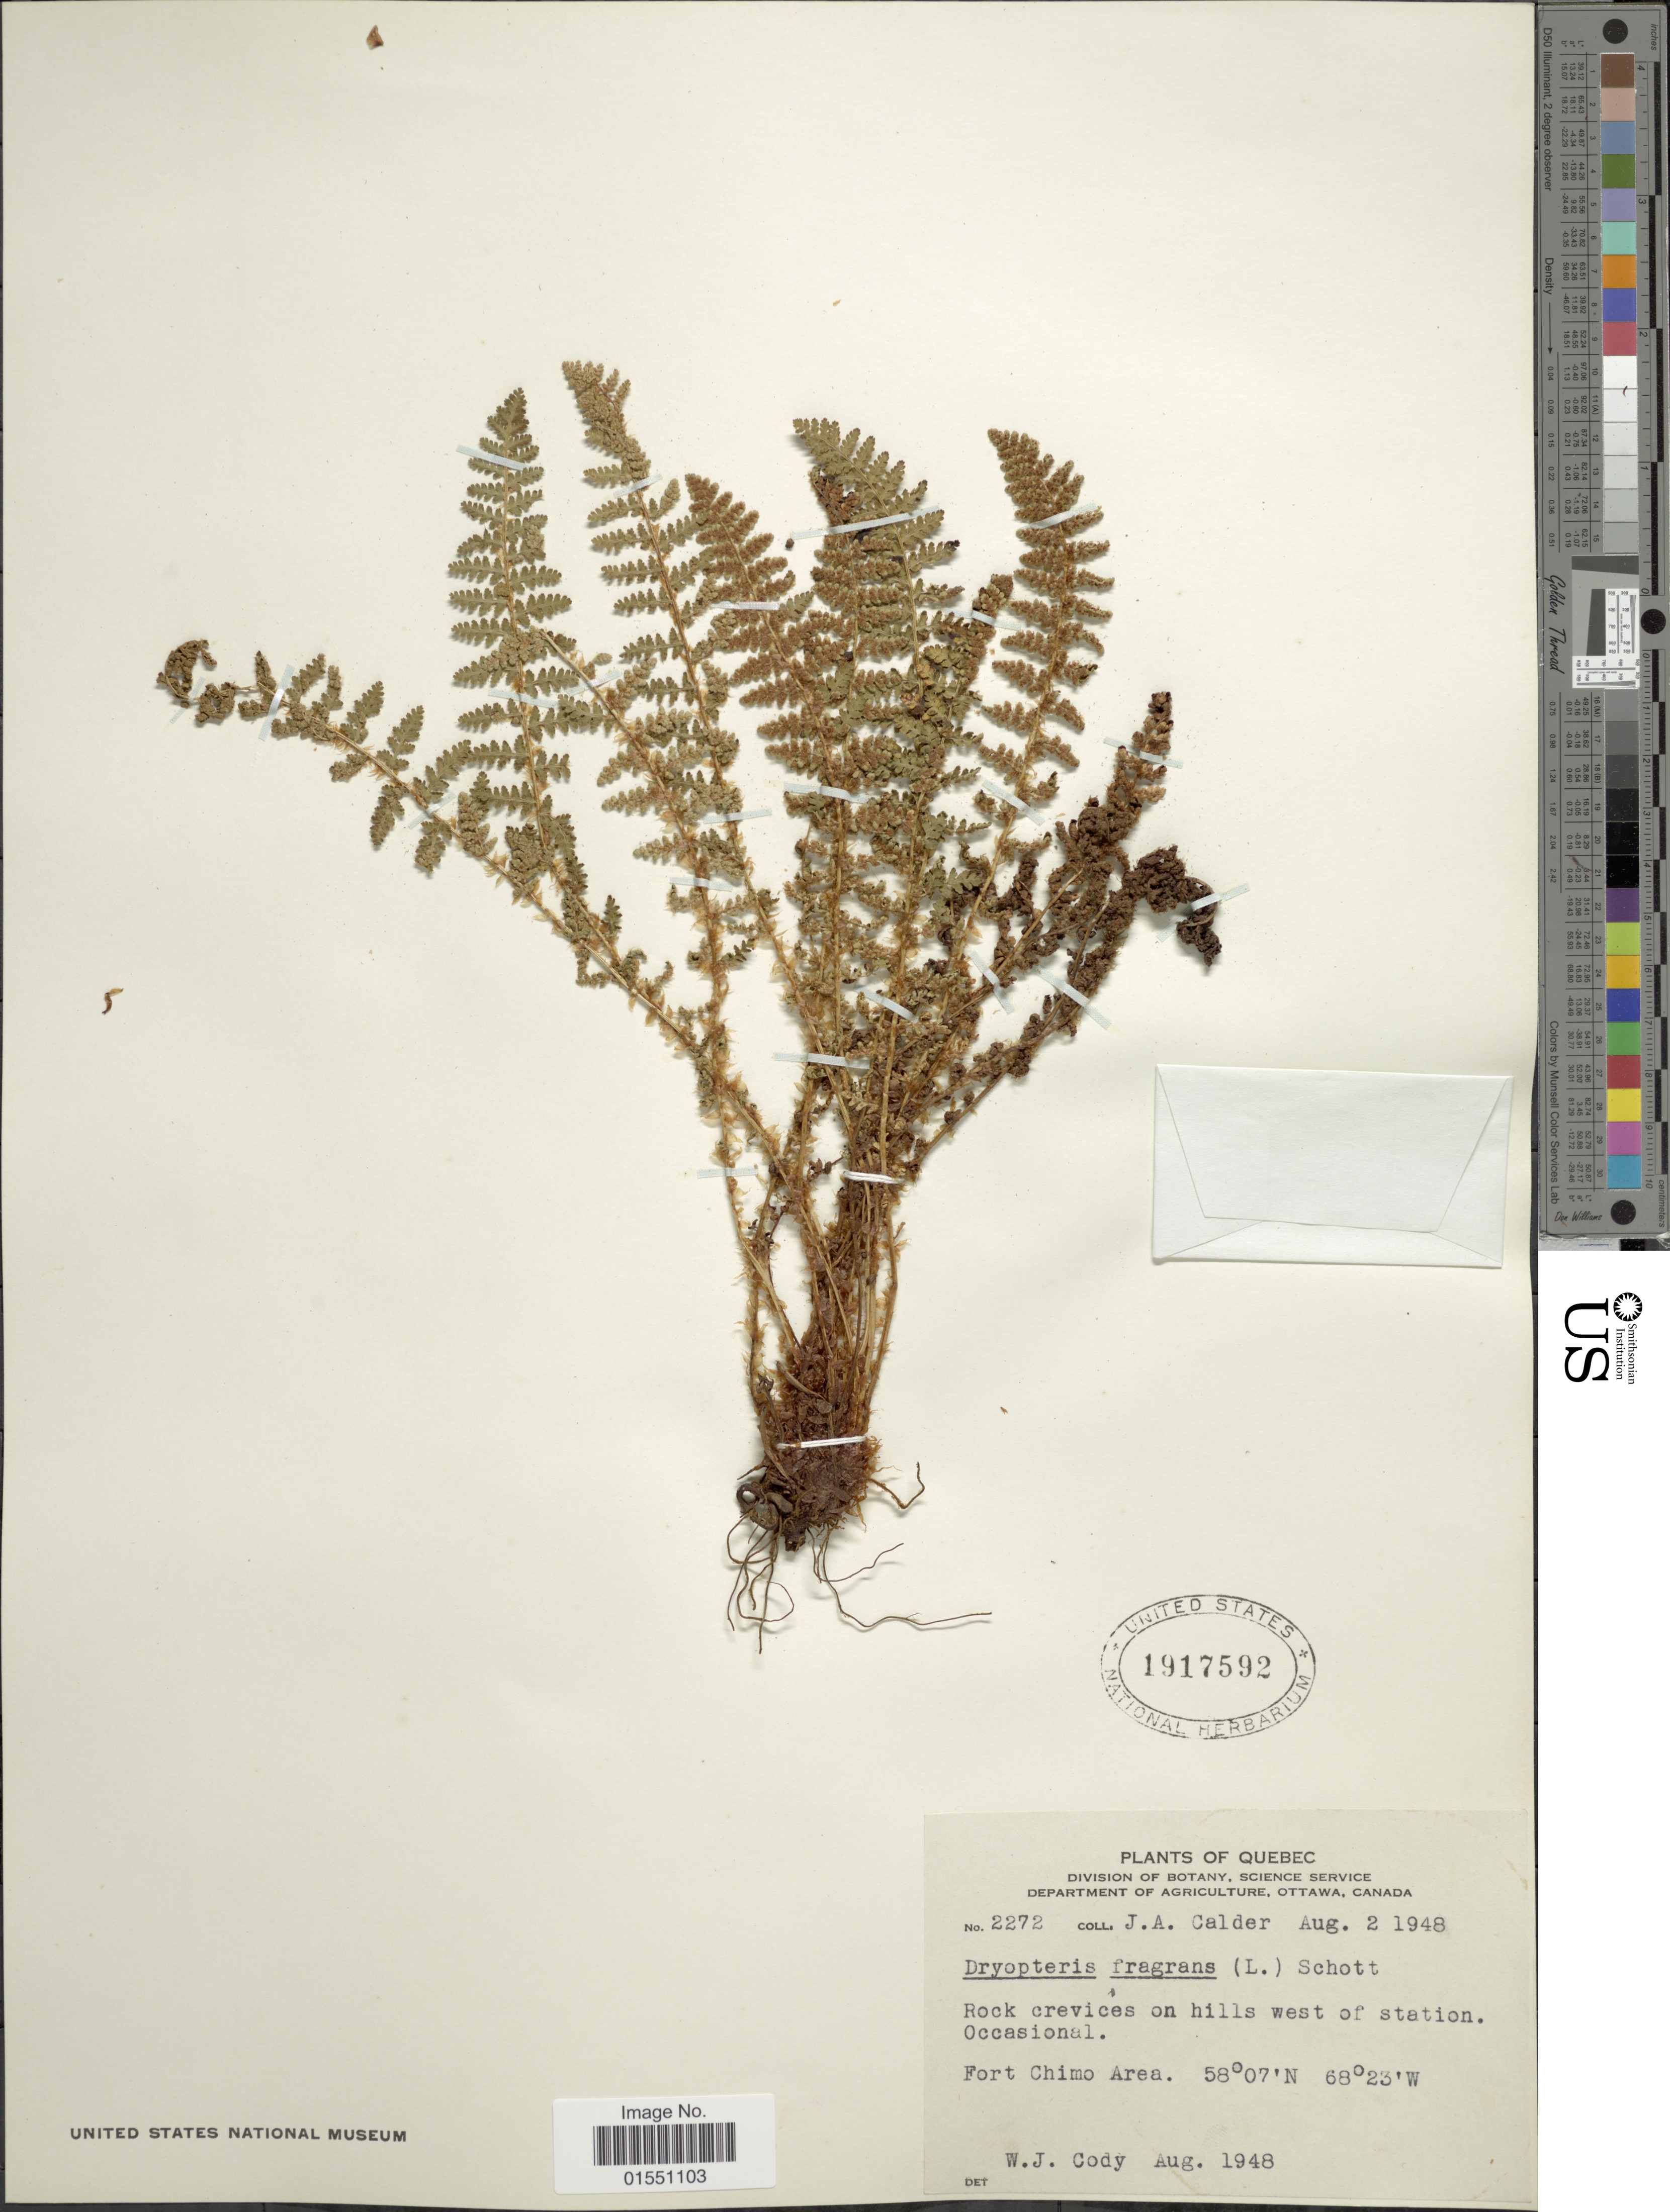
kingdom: Plantae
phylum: Tracheophyta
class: Polypodiopsida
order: Polypodiales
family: Dryopteridaceae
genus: Dryopteris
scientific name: Dryopteris fragrans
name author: (L.) Schott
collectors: J. A. Calder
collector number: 2272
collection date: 1948-08-02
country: Canada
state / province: Quebec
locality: Fort Chimo Area. Rock crevices on hills west of station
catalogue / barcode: US 1917592